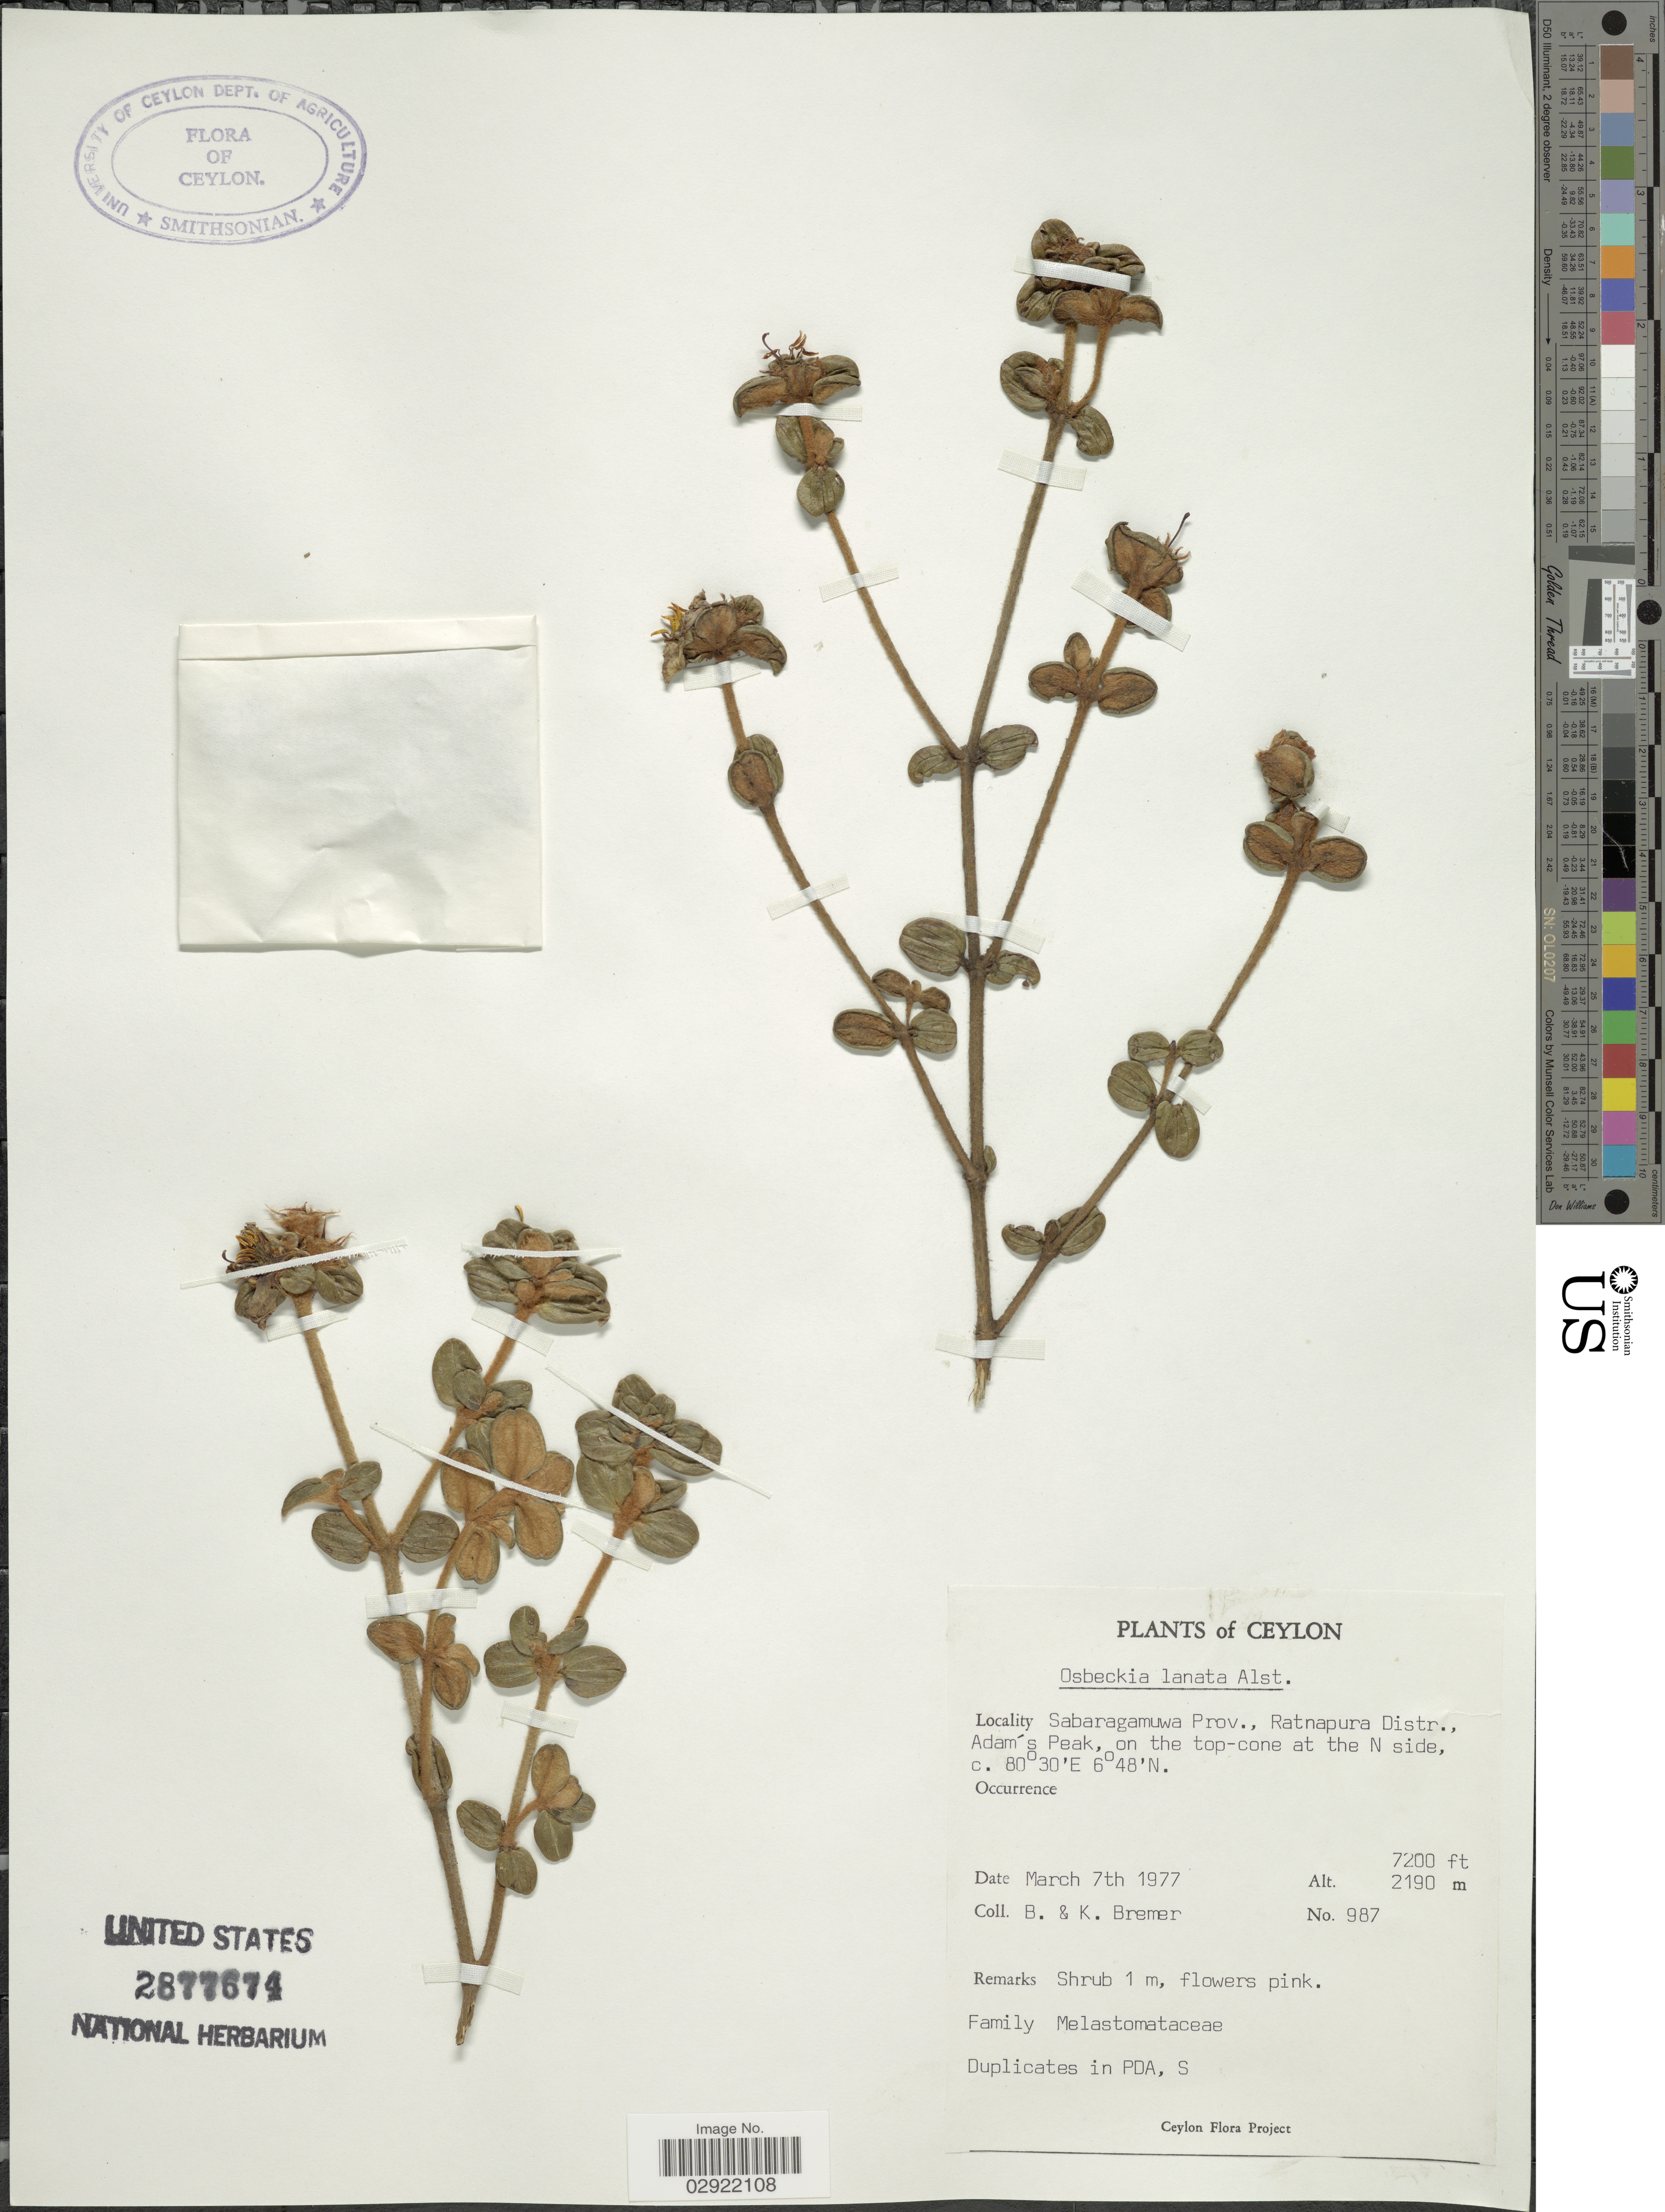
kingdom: Plantae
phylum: Tracheophyta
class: Magnoliopsida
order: Myrtales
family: Melastomataceae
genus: Osbeckia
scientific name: Osbeckia lanata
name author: Alston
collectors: B. Bremer & K. Bremer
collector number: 987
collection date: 1977-03-07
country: Sri Lanka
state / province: Sabaragamuwa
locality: Ceylon. Ratnapura Distr., Adam's Peak, on the top-cone at the N side.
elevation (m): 2195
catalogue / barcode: US 2877674